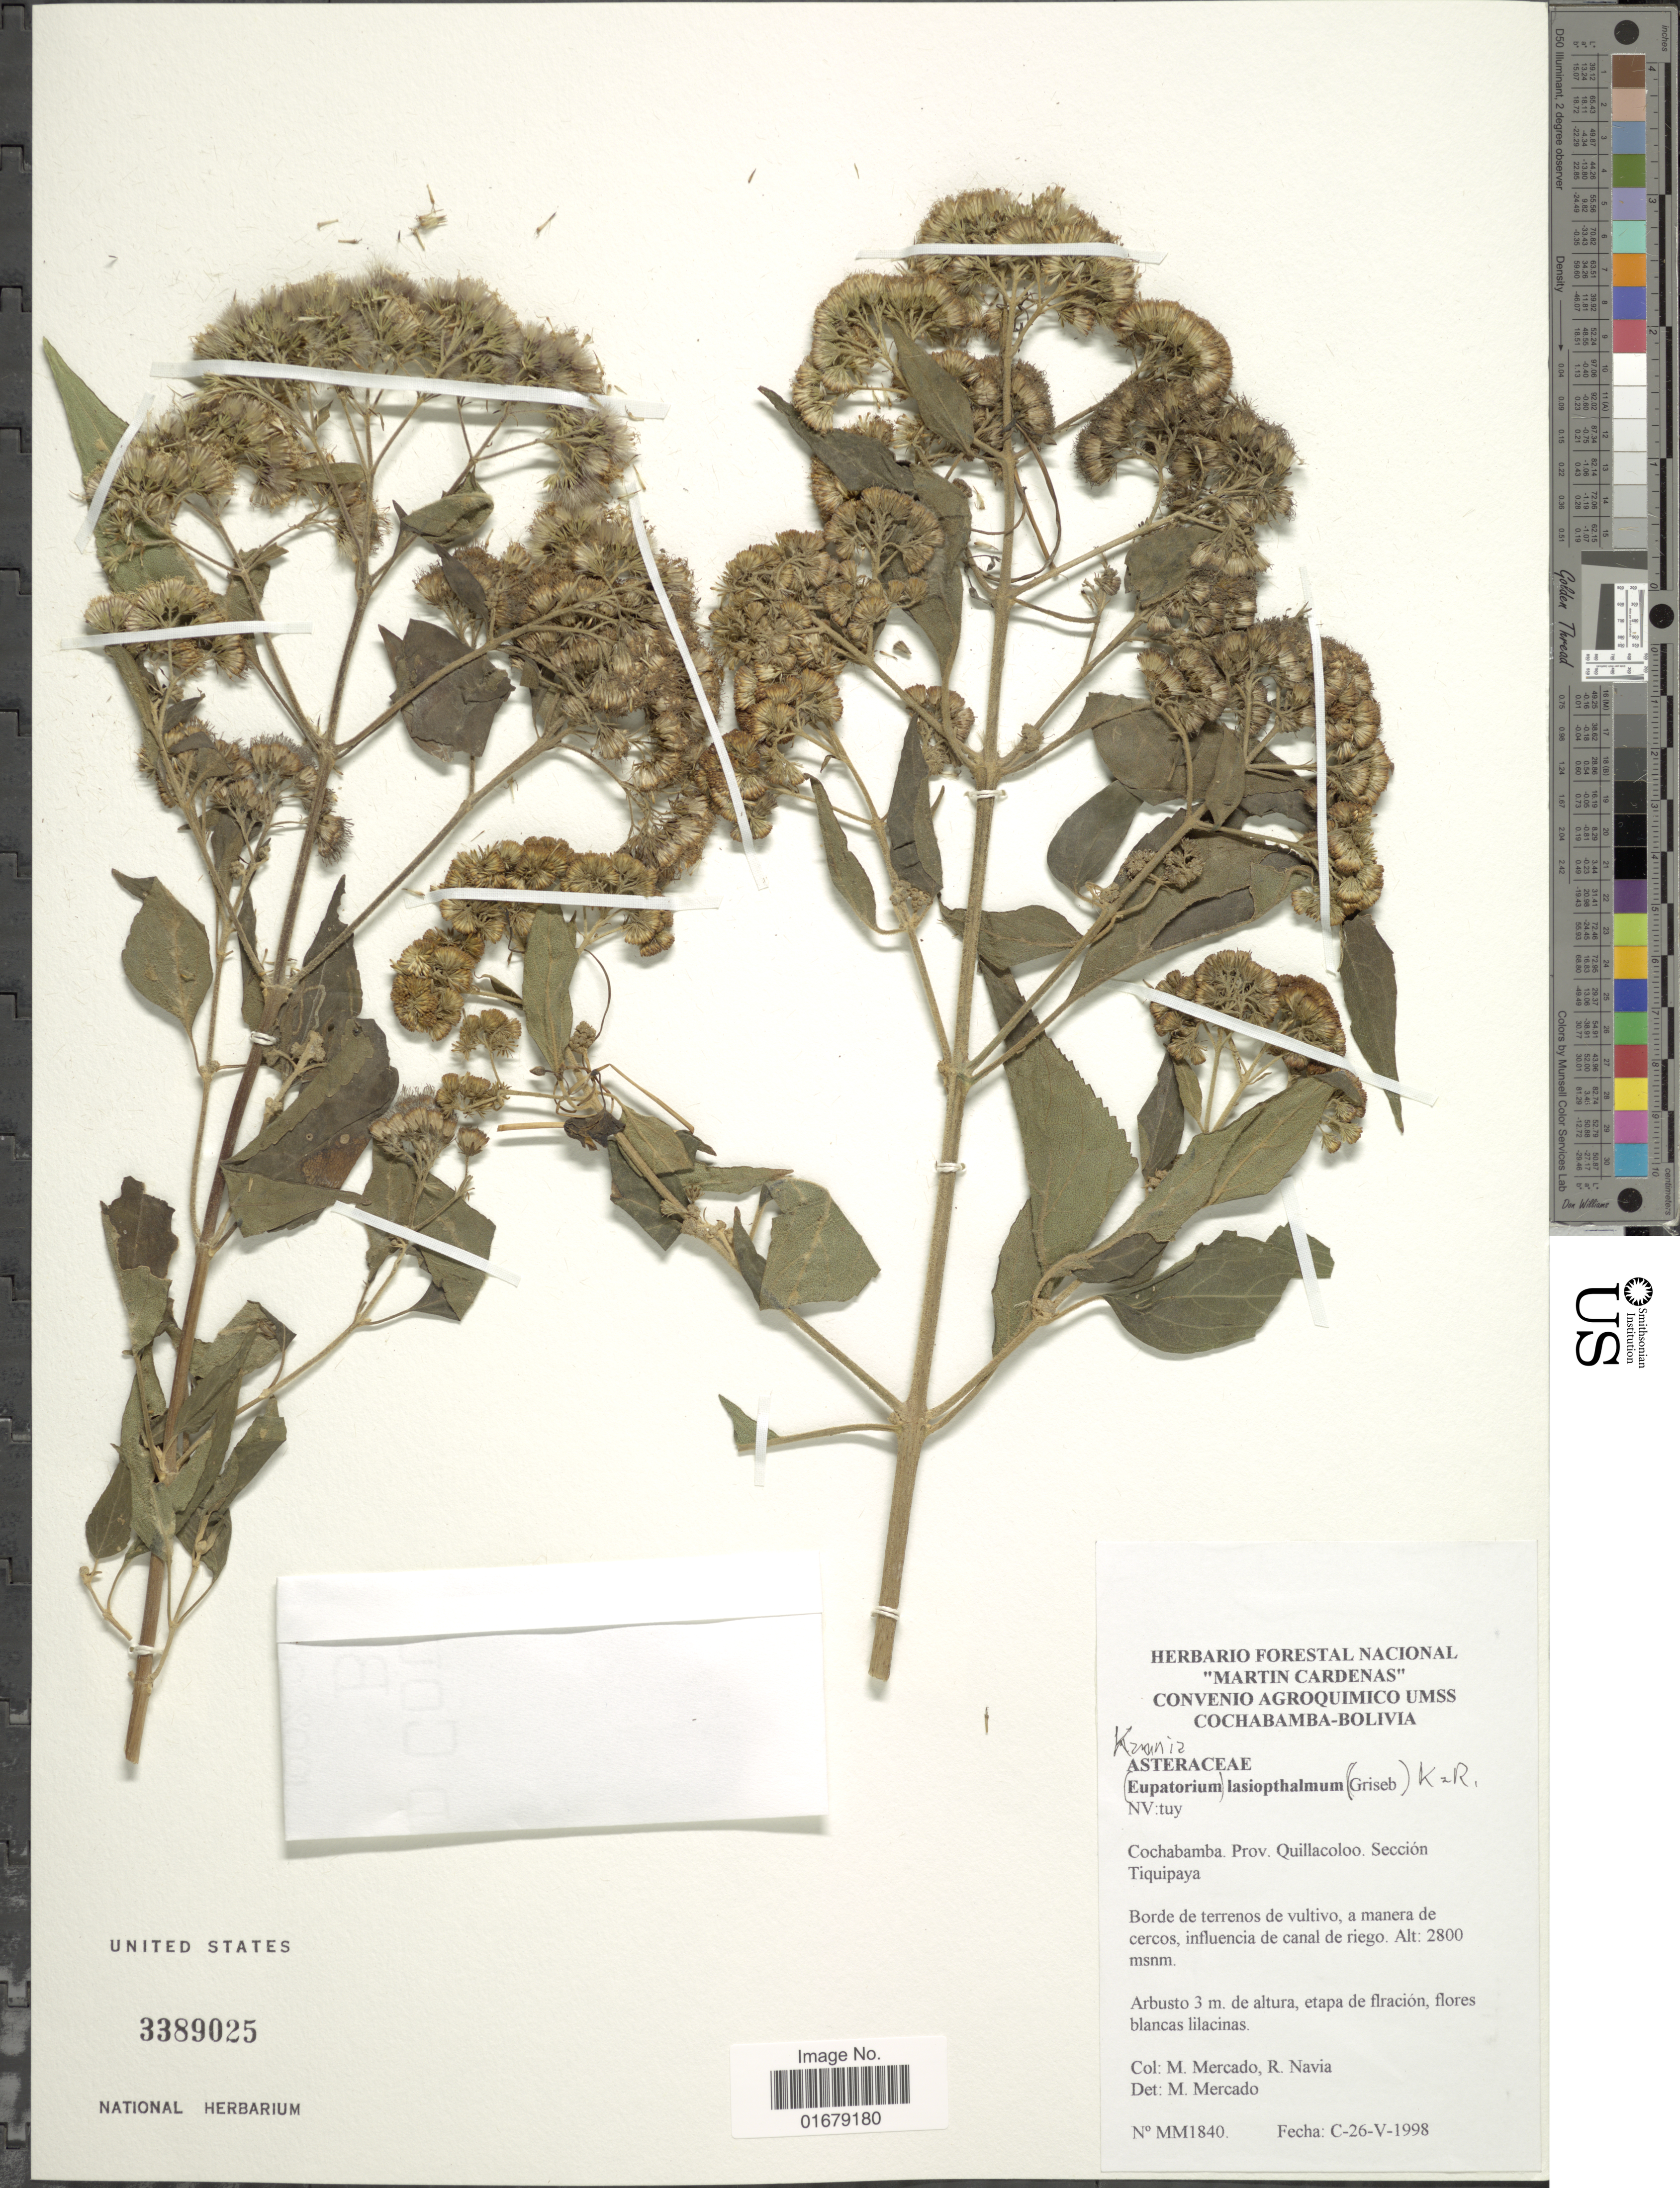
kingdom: Plantae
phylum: Tracheophyta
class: Magnoliopsida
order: Asterales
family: Asteraceae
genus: Kaunia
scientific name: Kaunia longipetiolata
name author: (Sch. Bip. ex Rusby) R.M. King & H. Rob.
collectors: M. Mercado & R. Fernández Navia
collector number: MM1840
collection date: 1998-05-26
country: Bolivia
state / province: Cochabamba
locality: Cochabamba. Prov. Quillacoloo. Seccion Tiquipaya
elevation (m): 2800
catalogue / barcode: US 3389025